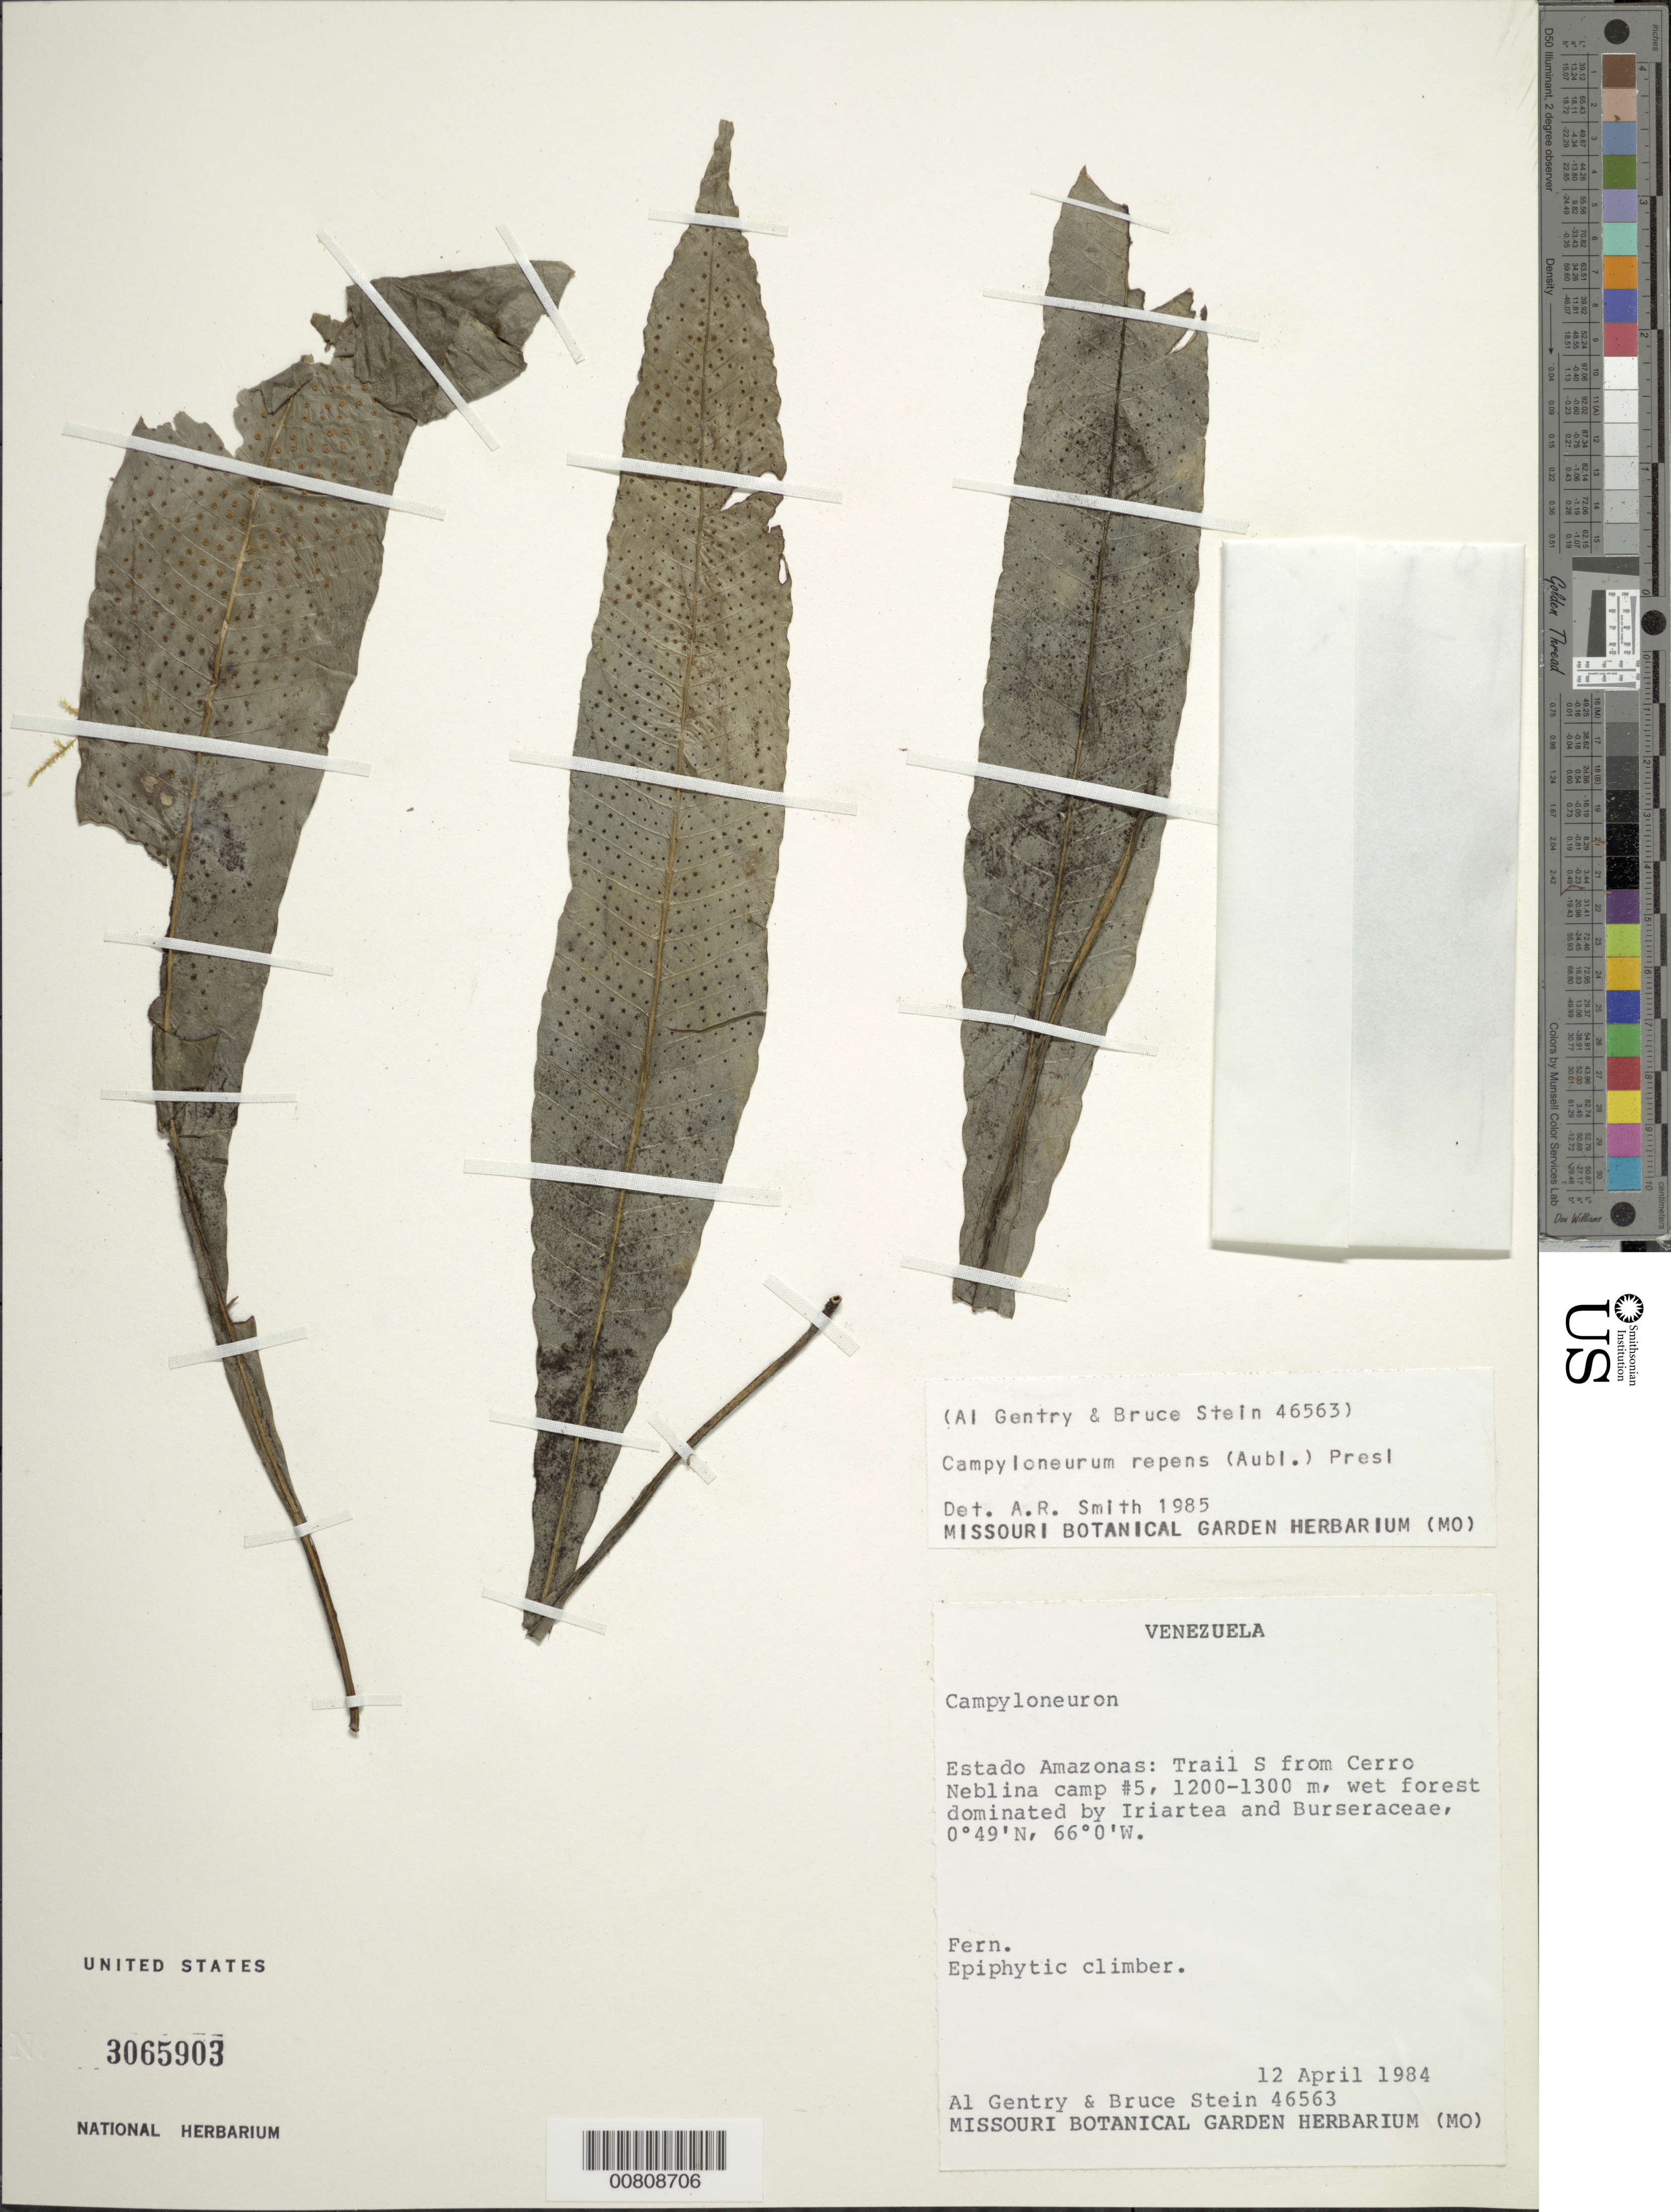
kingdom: Plantae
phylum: Tracheophyta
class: Polypodiopsida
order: Polypodiales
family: Polypodiaceae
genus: Campyloneurum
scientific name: Campyloneurum repens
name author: (Aubl.) C. Presl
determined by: Smith, Alan R., (UC)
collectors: A. H. Gentry & B. Stein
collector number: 46563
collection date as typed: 12-Apr-84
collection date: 1984-04-12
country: Venezuela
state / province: Amazonas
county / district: Río Negro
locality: Cerro de La Neblina, S of Camp #5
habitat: Wet forest dominated by Iriartea and Burseraceae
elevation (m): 1200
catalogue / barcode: US 3065903